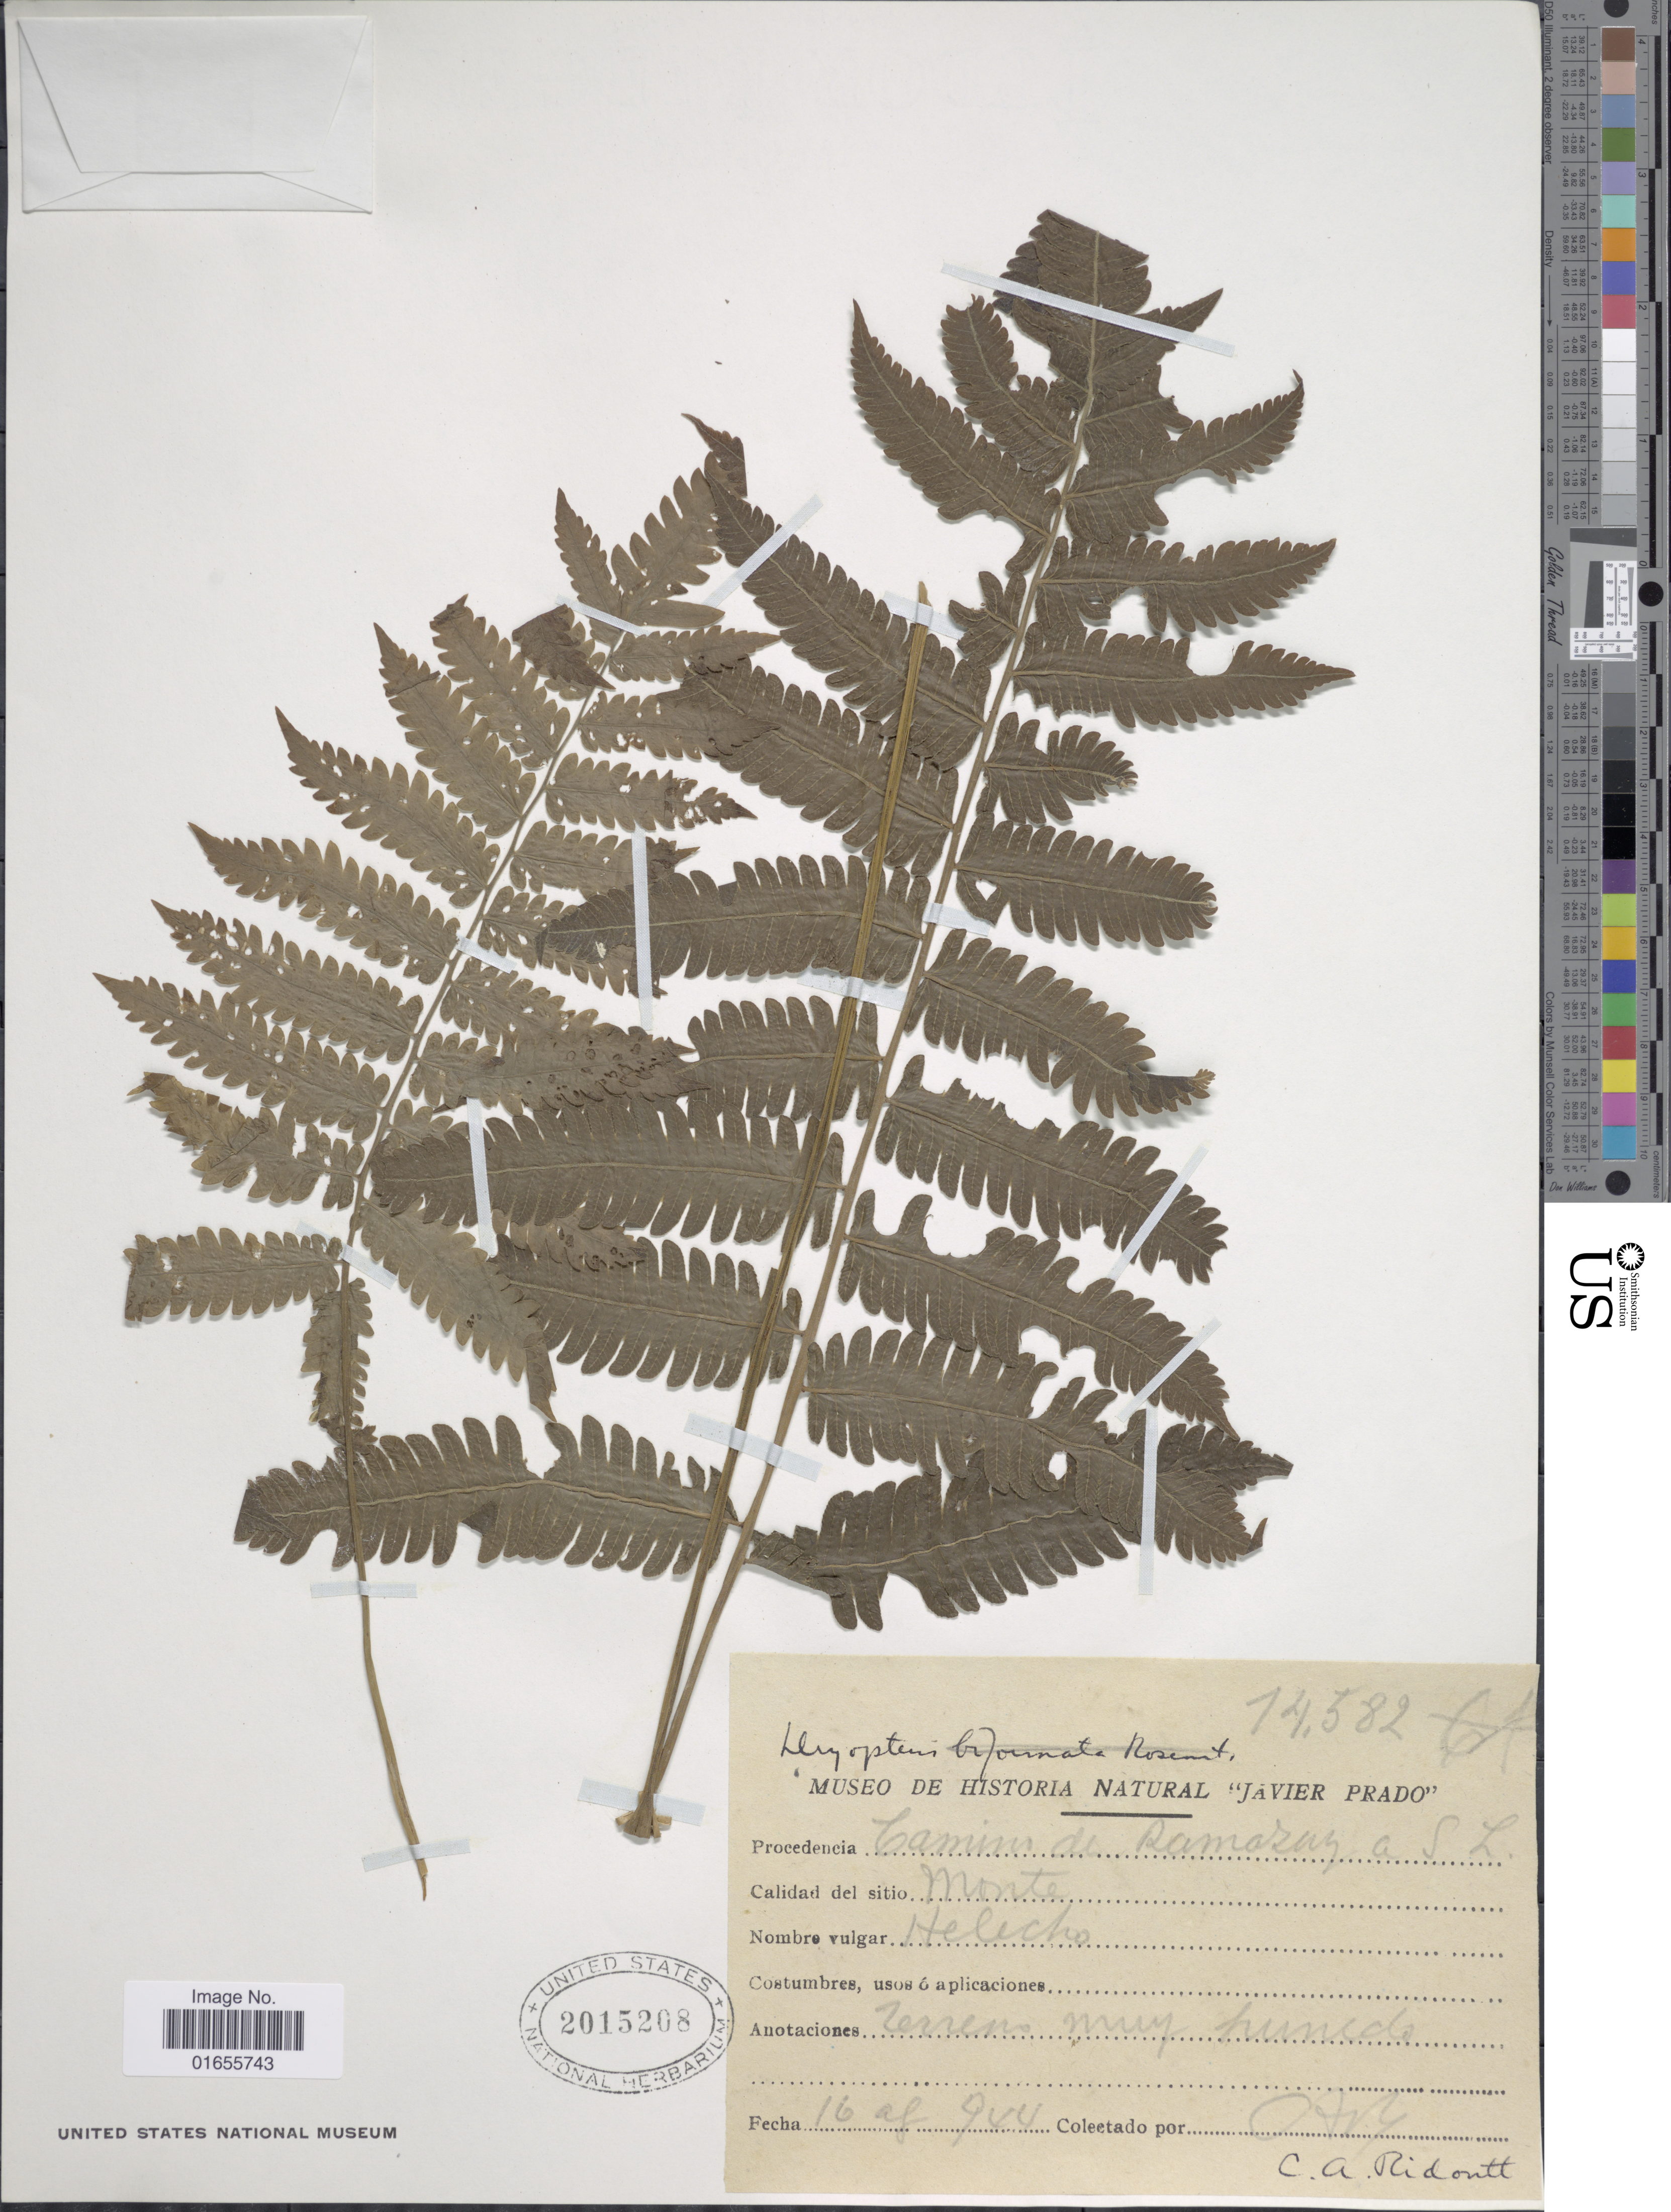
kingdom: Plantae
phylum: Tracheophyta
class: Polypodiopsida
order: Polypodiales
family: Thelypteridaceae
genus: Goniopteris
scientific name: Goniopteris sp.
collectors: C. Ridoutt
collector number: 14582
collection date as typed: Transcribed d/m/y: 16/4/944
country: Peru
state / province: Junín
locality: Camino de Ramazuy a SL.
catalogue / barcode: US 2015208